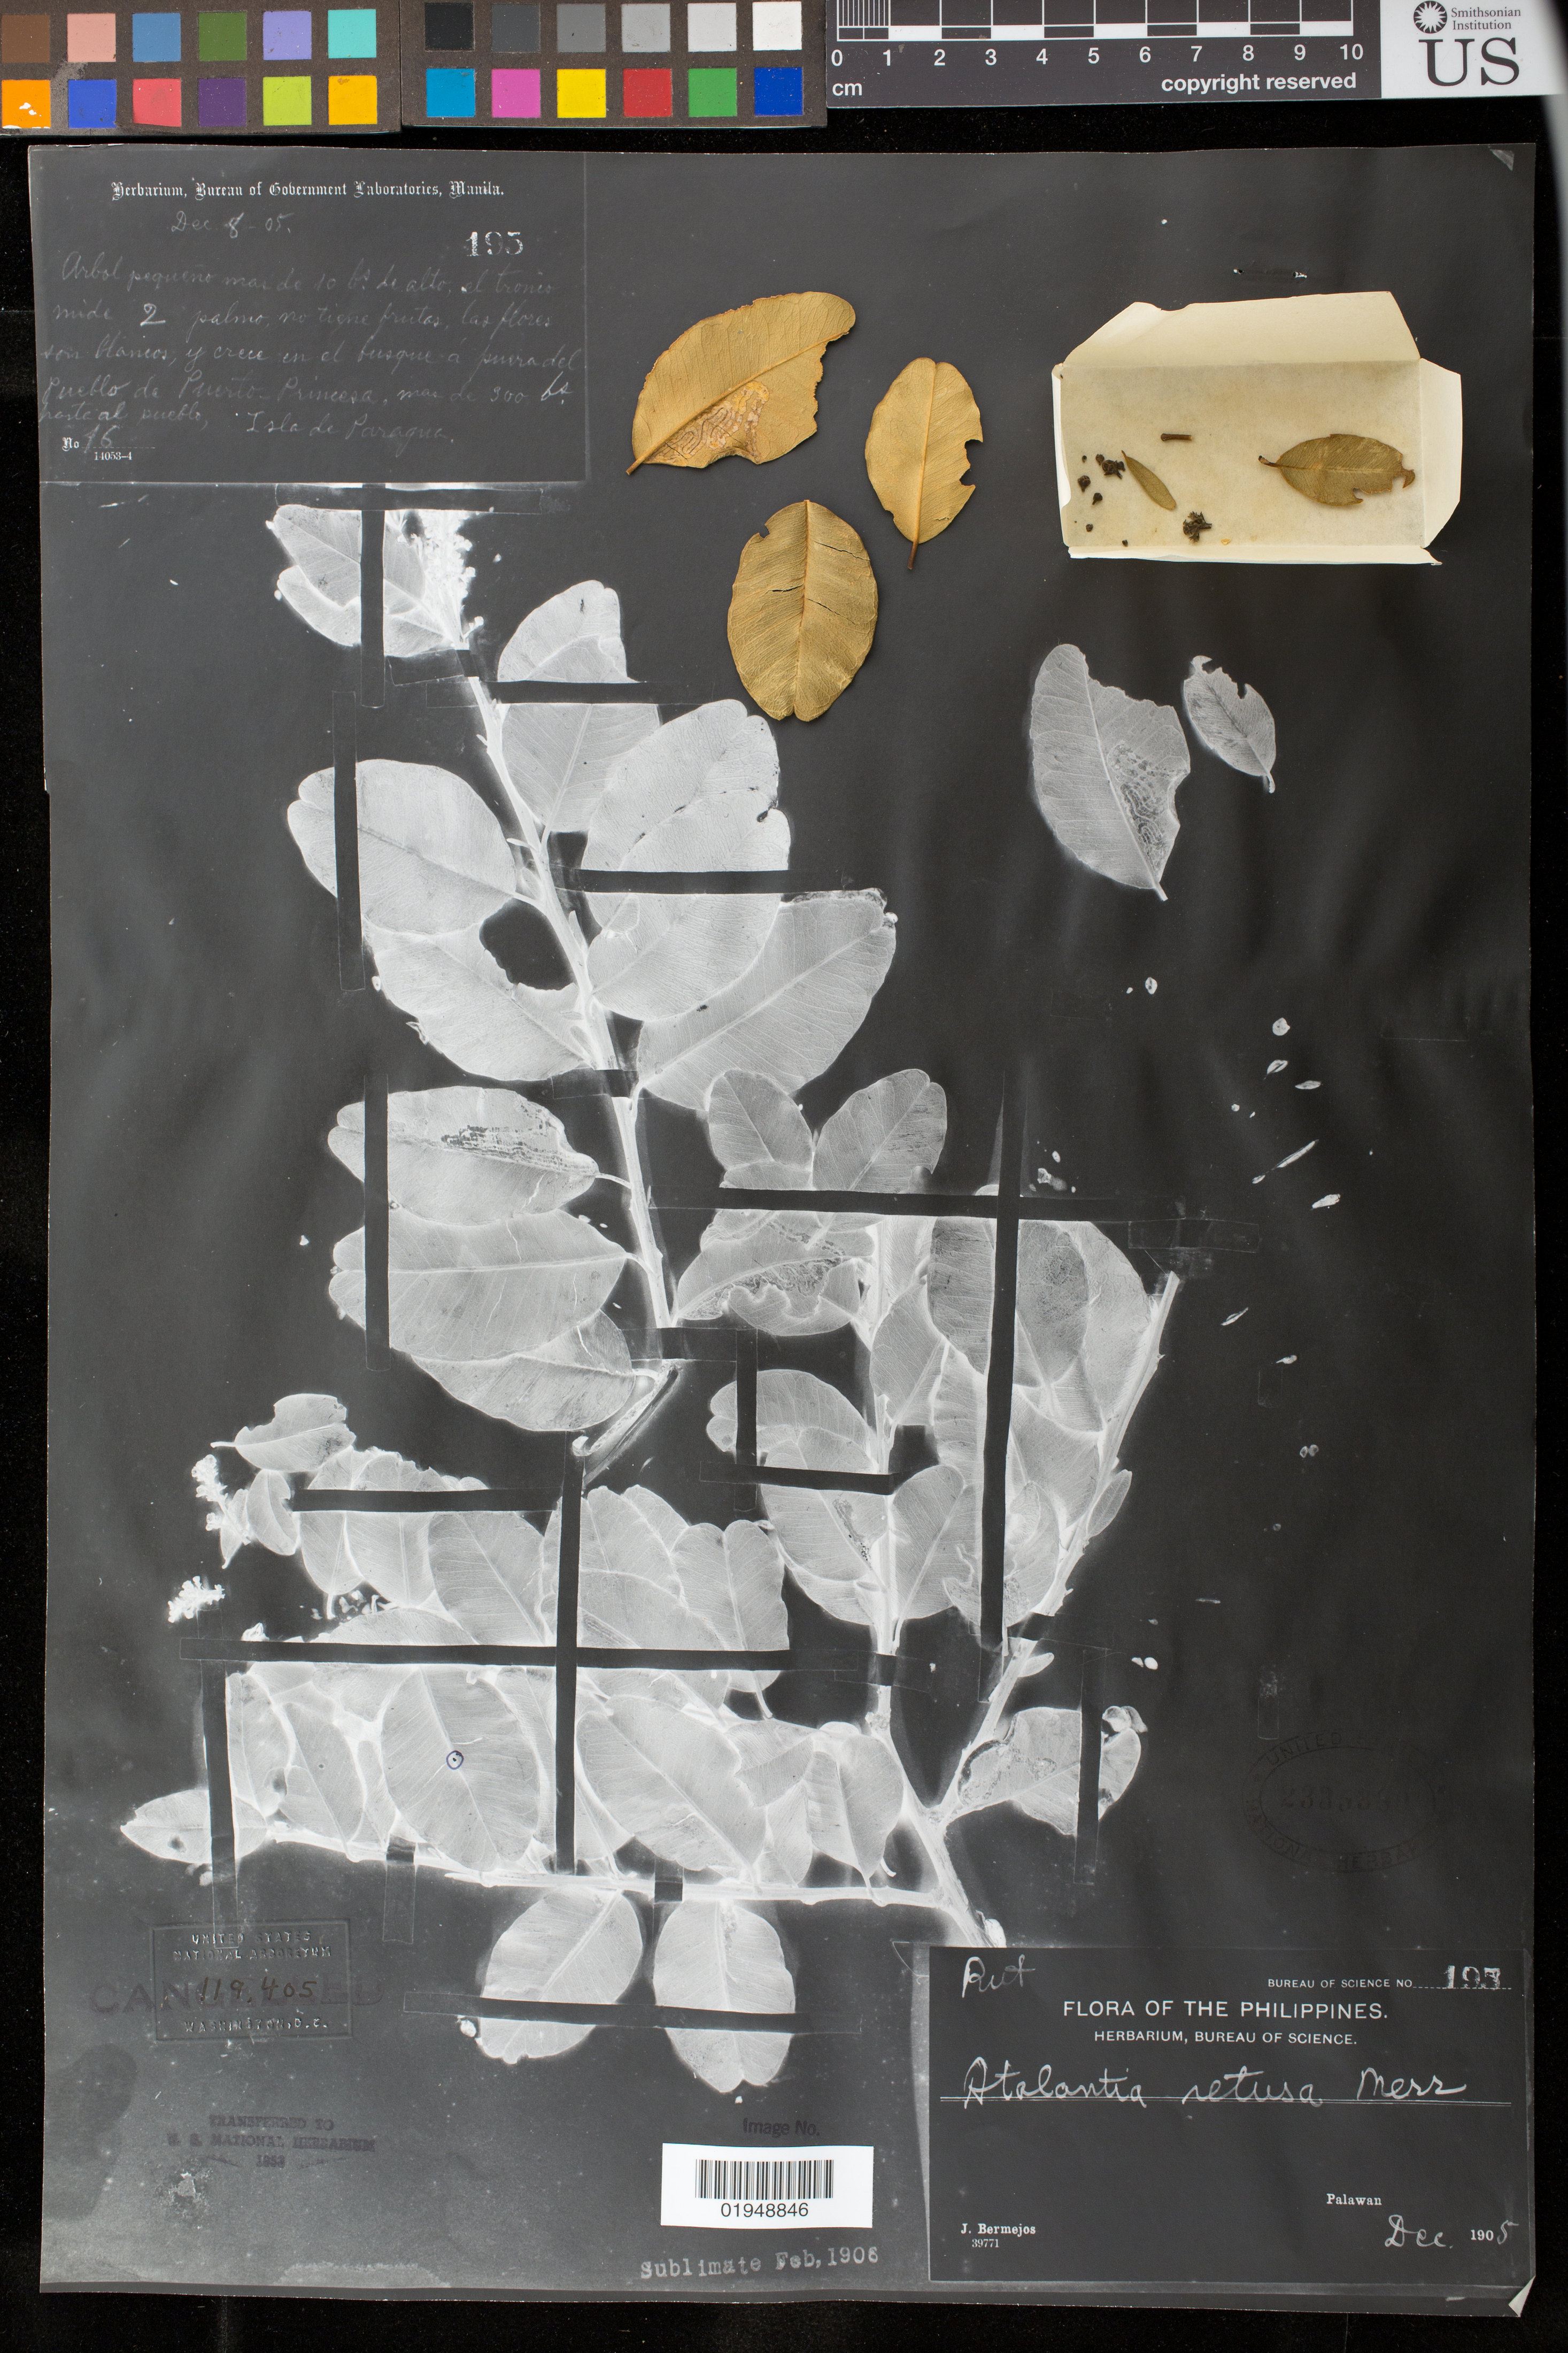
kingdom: Plantae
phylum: Tracheophyta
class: Magnoliopsida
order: Sapindales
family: Rutaceae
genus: Atalantia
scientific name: Atalantia retusa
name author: Merr.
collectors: J. Bermejos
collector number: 46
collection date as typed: Dec 8 05.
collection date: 1905-12-08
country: Philippines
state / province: Mimaropa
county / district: Palawan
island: Palawan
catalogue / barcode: US 2335380